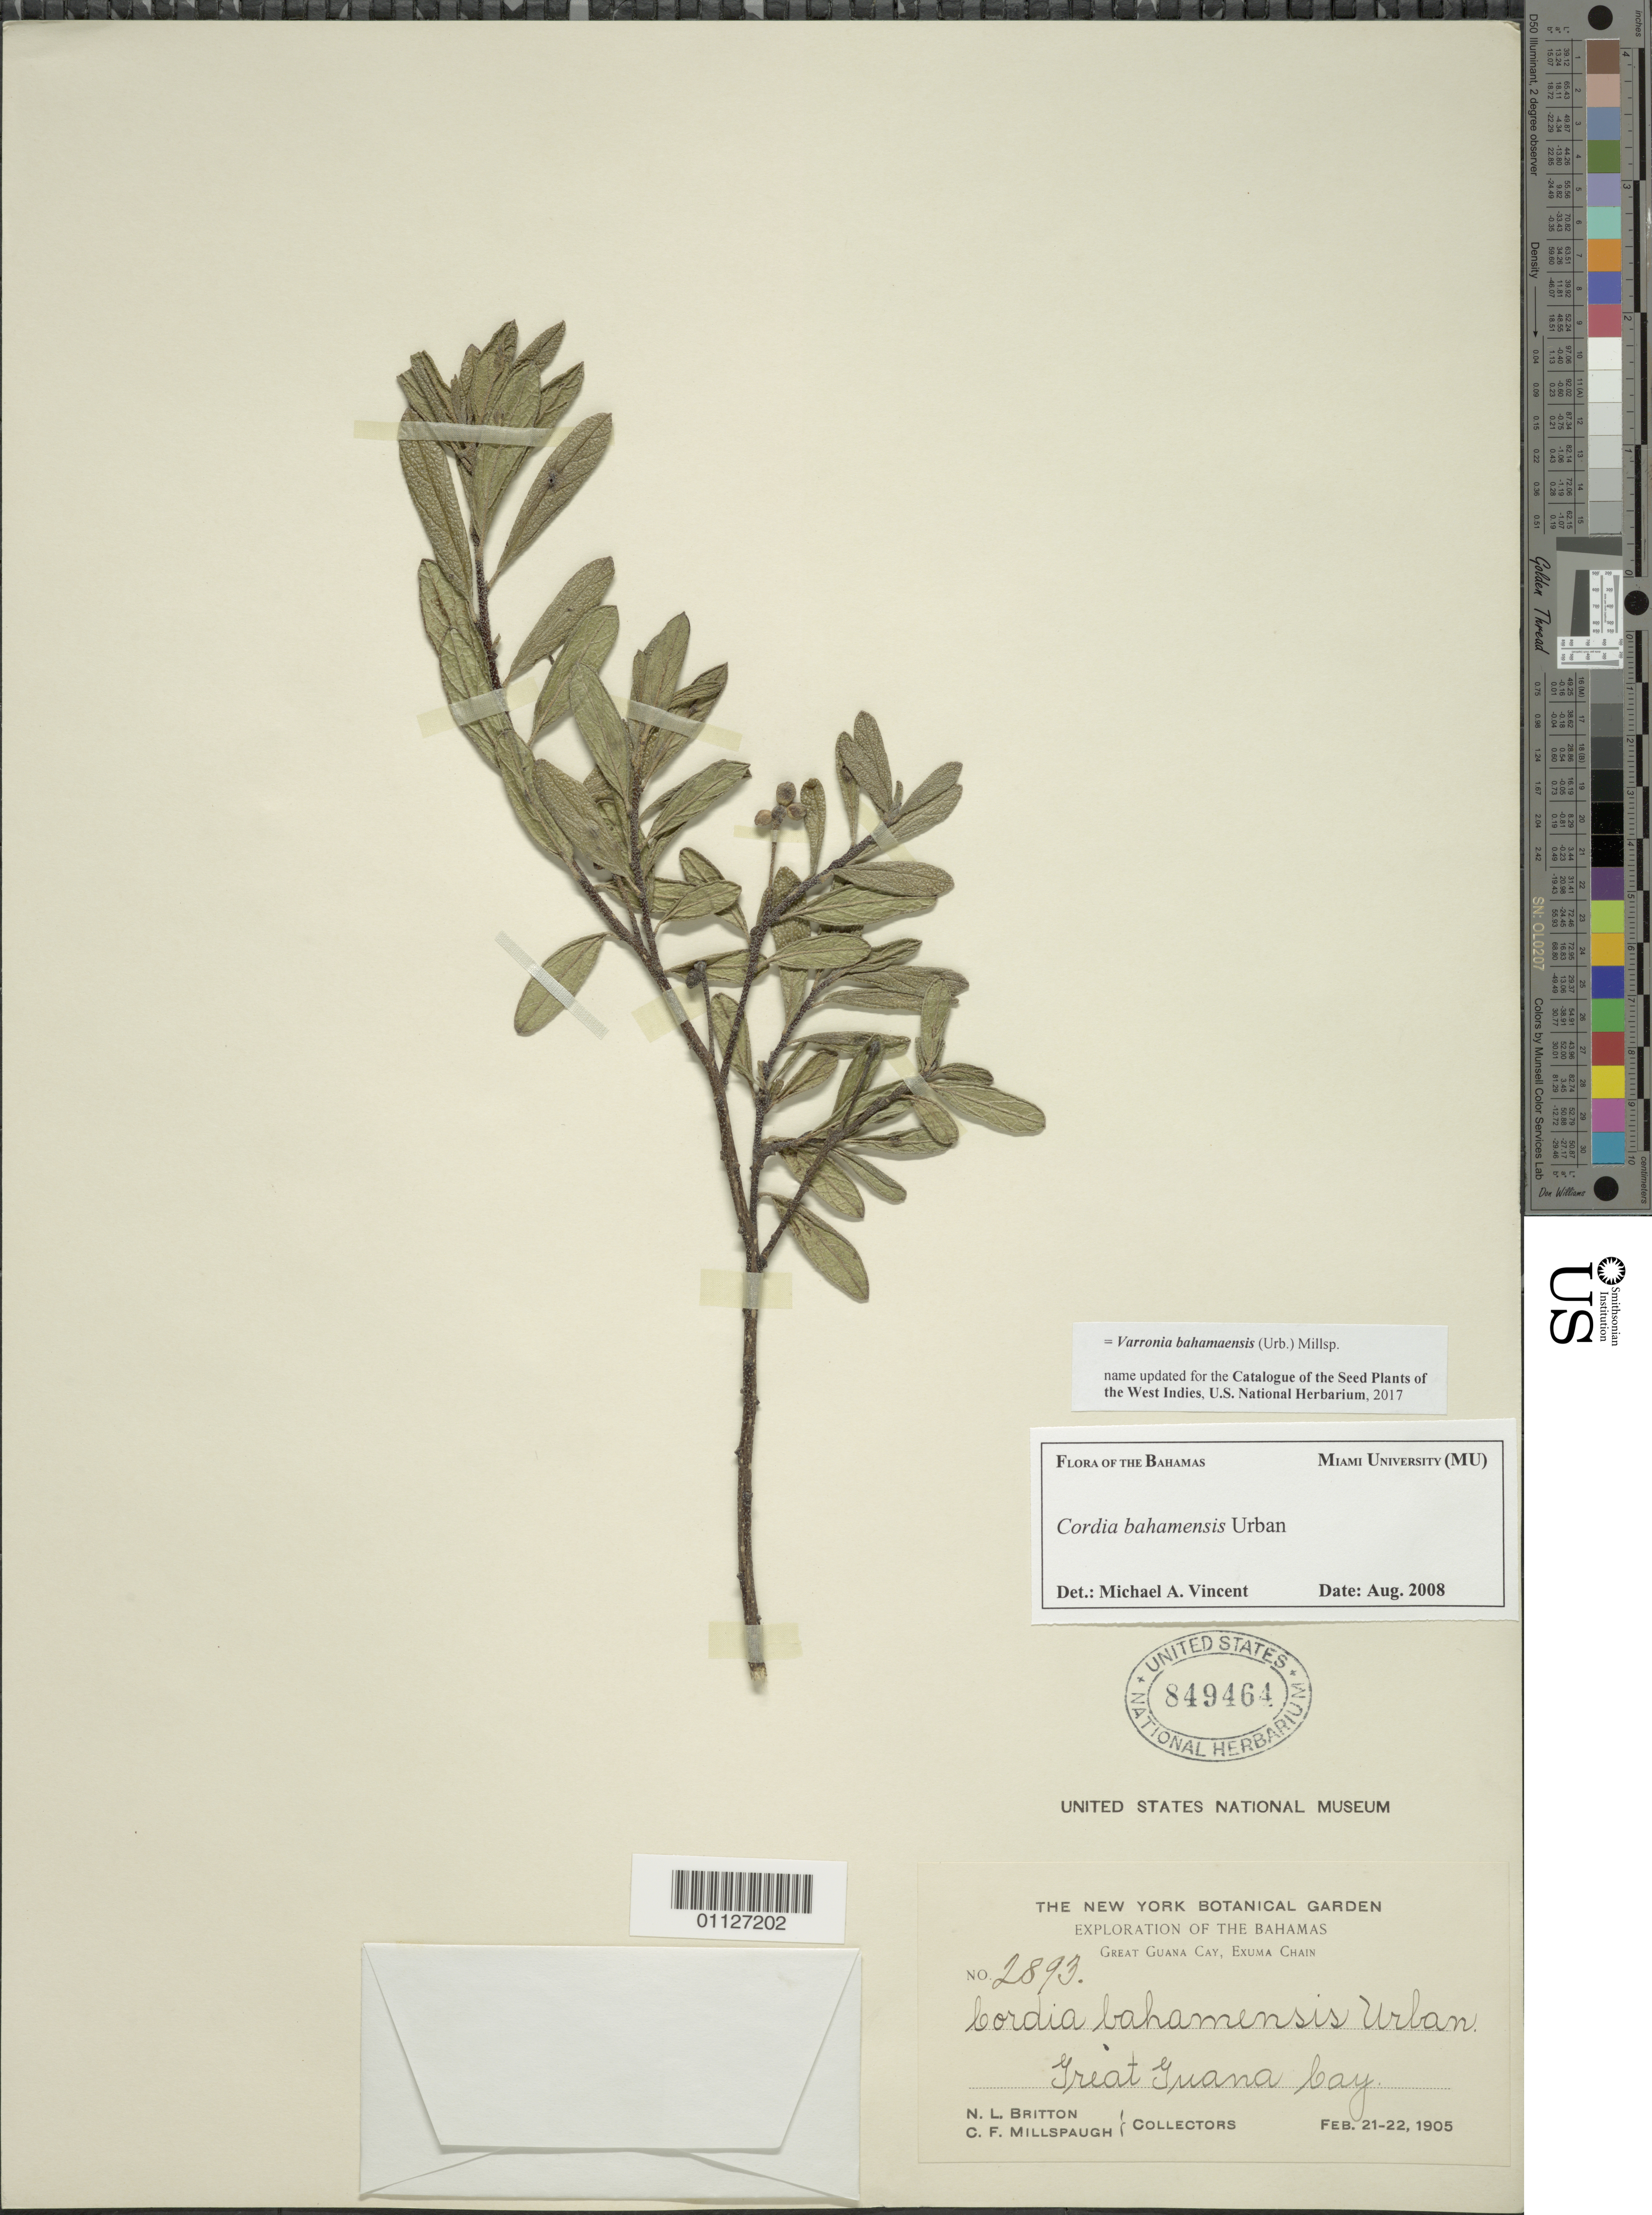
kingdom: Plantae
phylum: Tracheophyta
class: Magnoliopsida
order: Boraginales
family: Cordiaceae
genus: Varronia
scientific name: Varronia bahamensis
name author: (Urb.) Millsp.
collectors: N. Britton & C. F. Millspaugh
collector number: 2893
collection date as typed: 21 Feb 1905 and 22 Feb 1905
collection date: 1905-02-21,1905-02-22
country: Bahamas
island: Exuma Chain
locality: Great Guana Cay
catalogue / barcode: US 849464